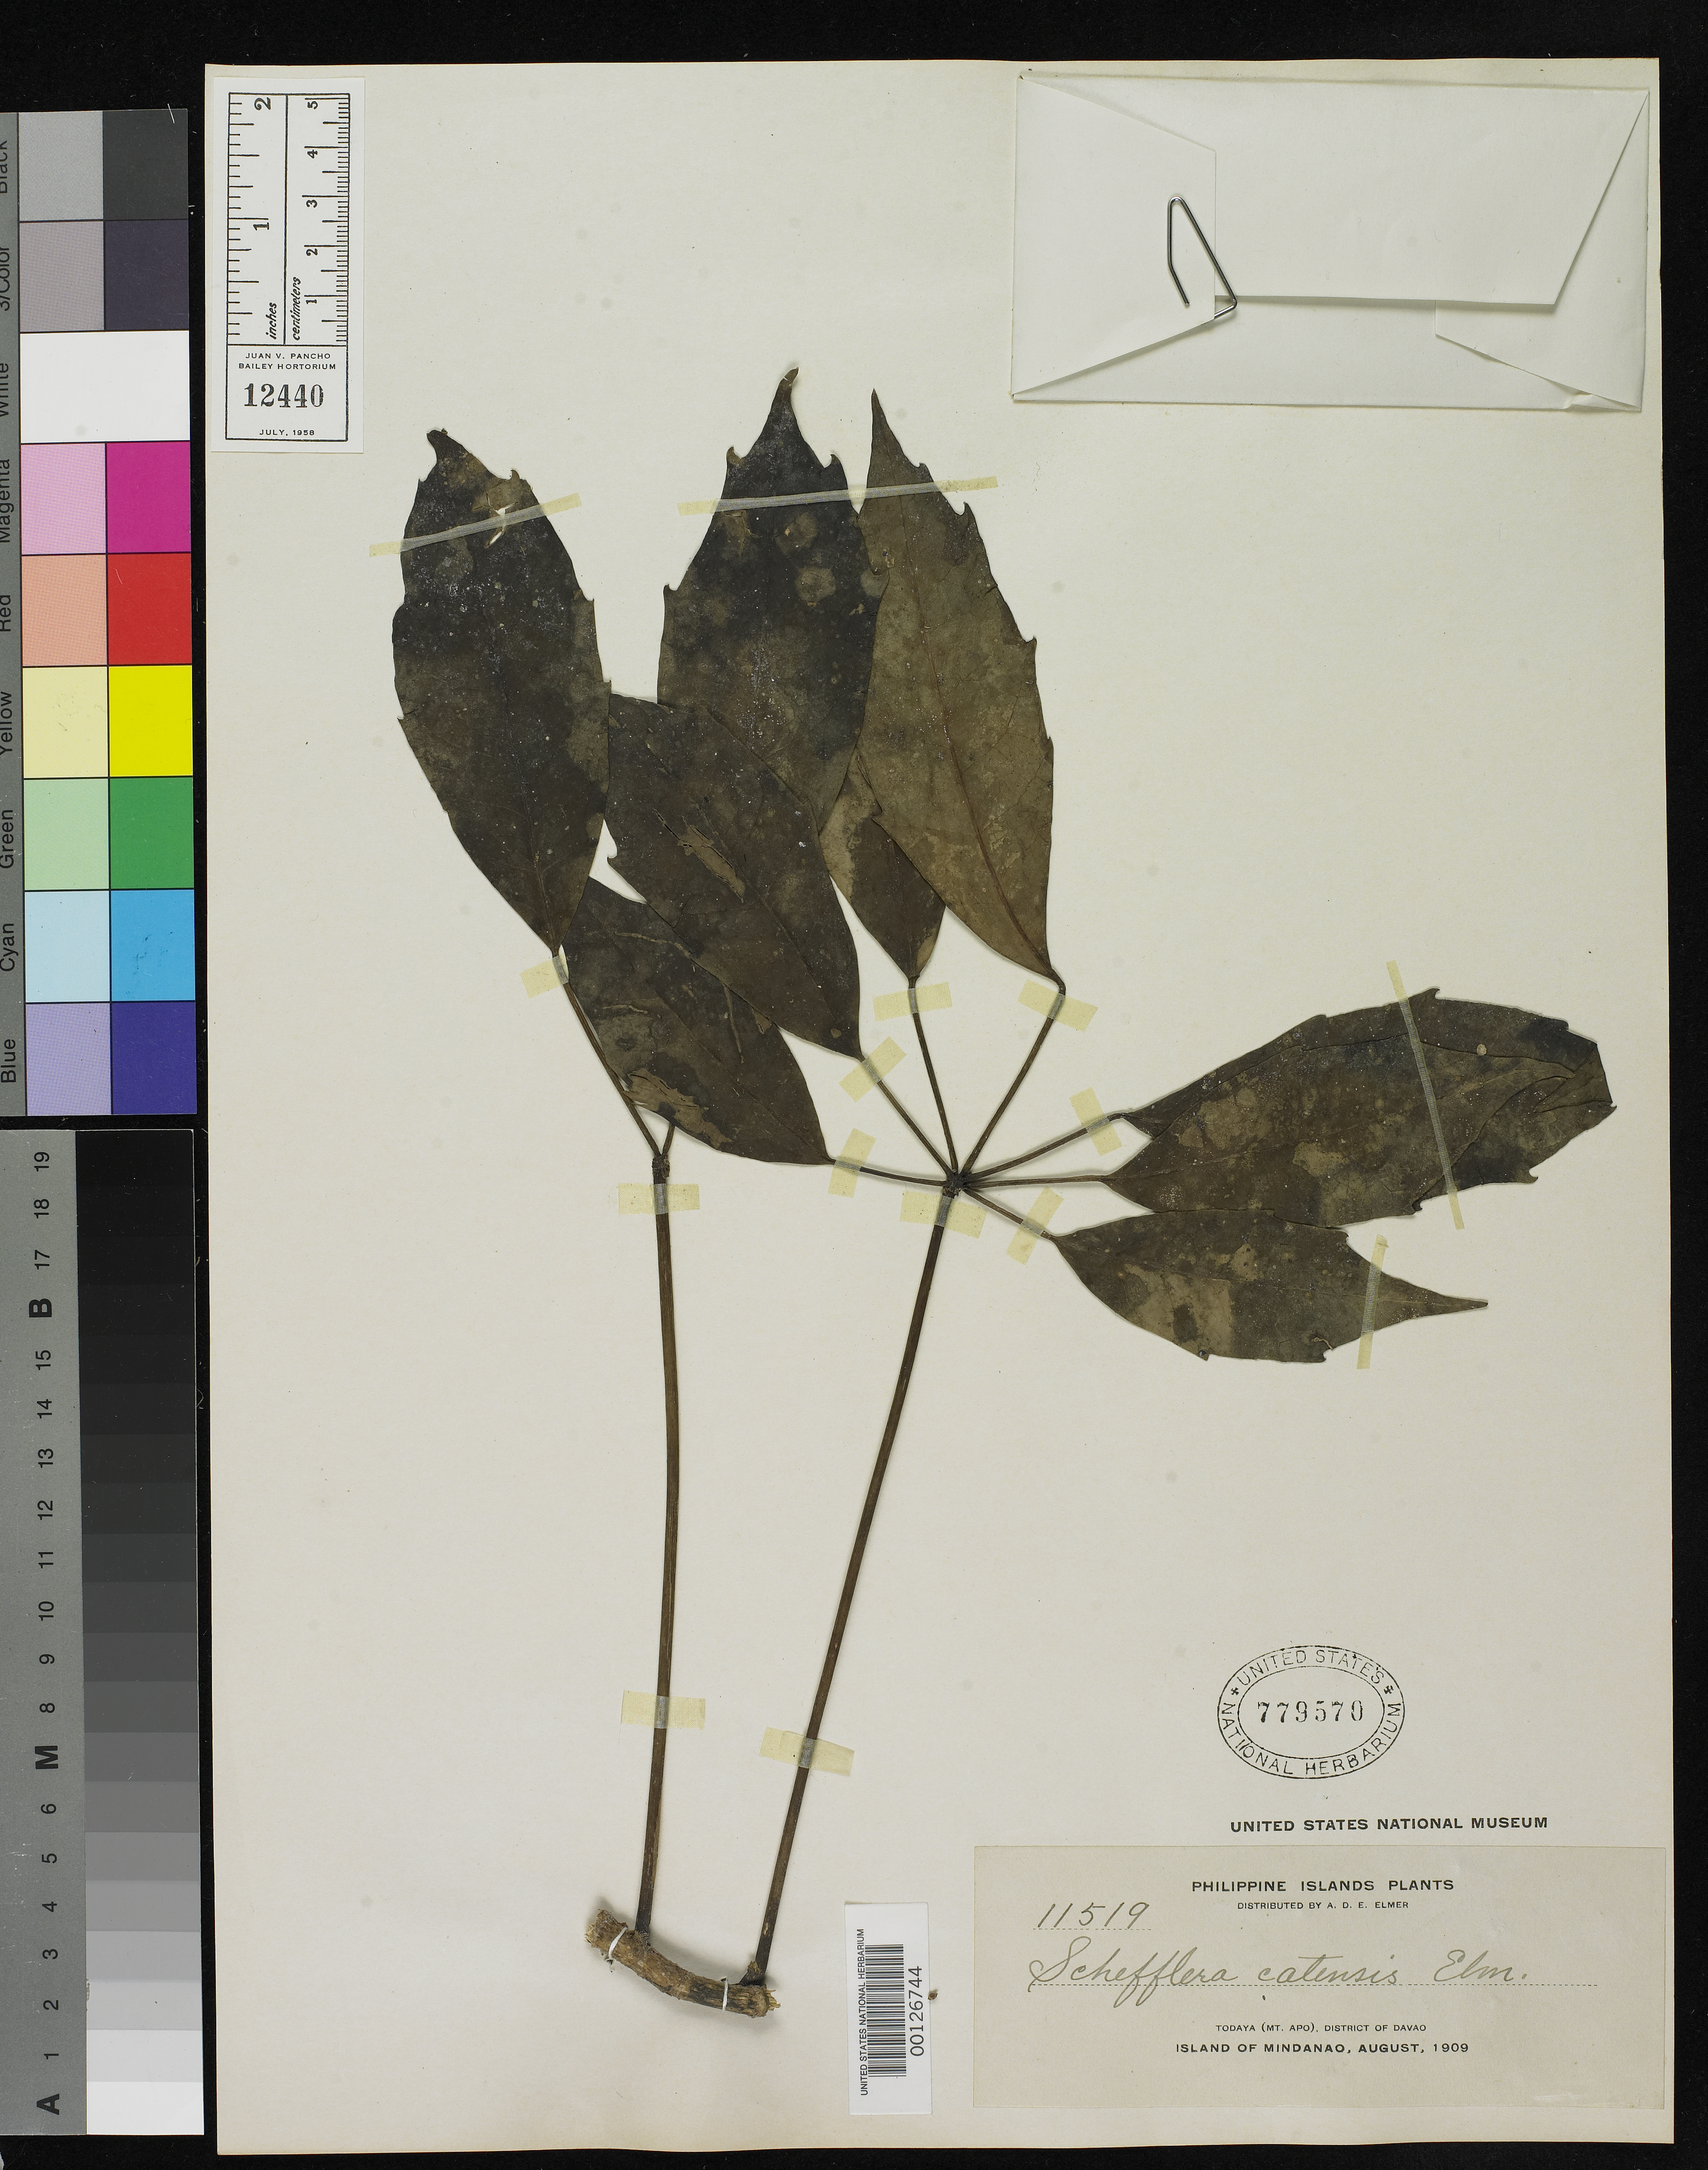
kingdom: Plantae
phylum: Tracheophyta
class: Magnoliopsida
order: Apiales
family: Araliaceae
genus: Schefflera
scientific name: Schefflera catensis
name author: Elmer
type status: Isotype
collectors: A. D. E. Elmer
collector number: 11519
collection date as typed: Aug 1909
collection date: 1909-08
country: Philippines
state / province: Davao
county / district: Davao del Sur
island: Mindanao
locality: Todaya (Mt. Apo), District of Davao, Island of Mindanao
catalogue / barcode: US 779570